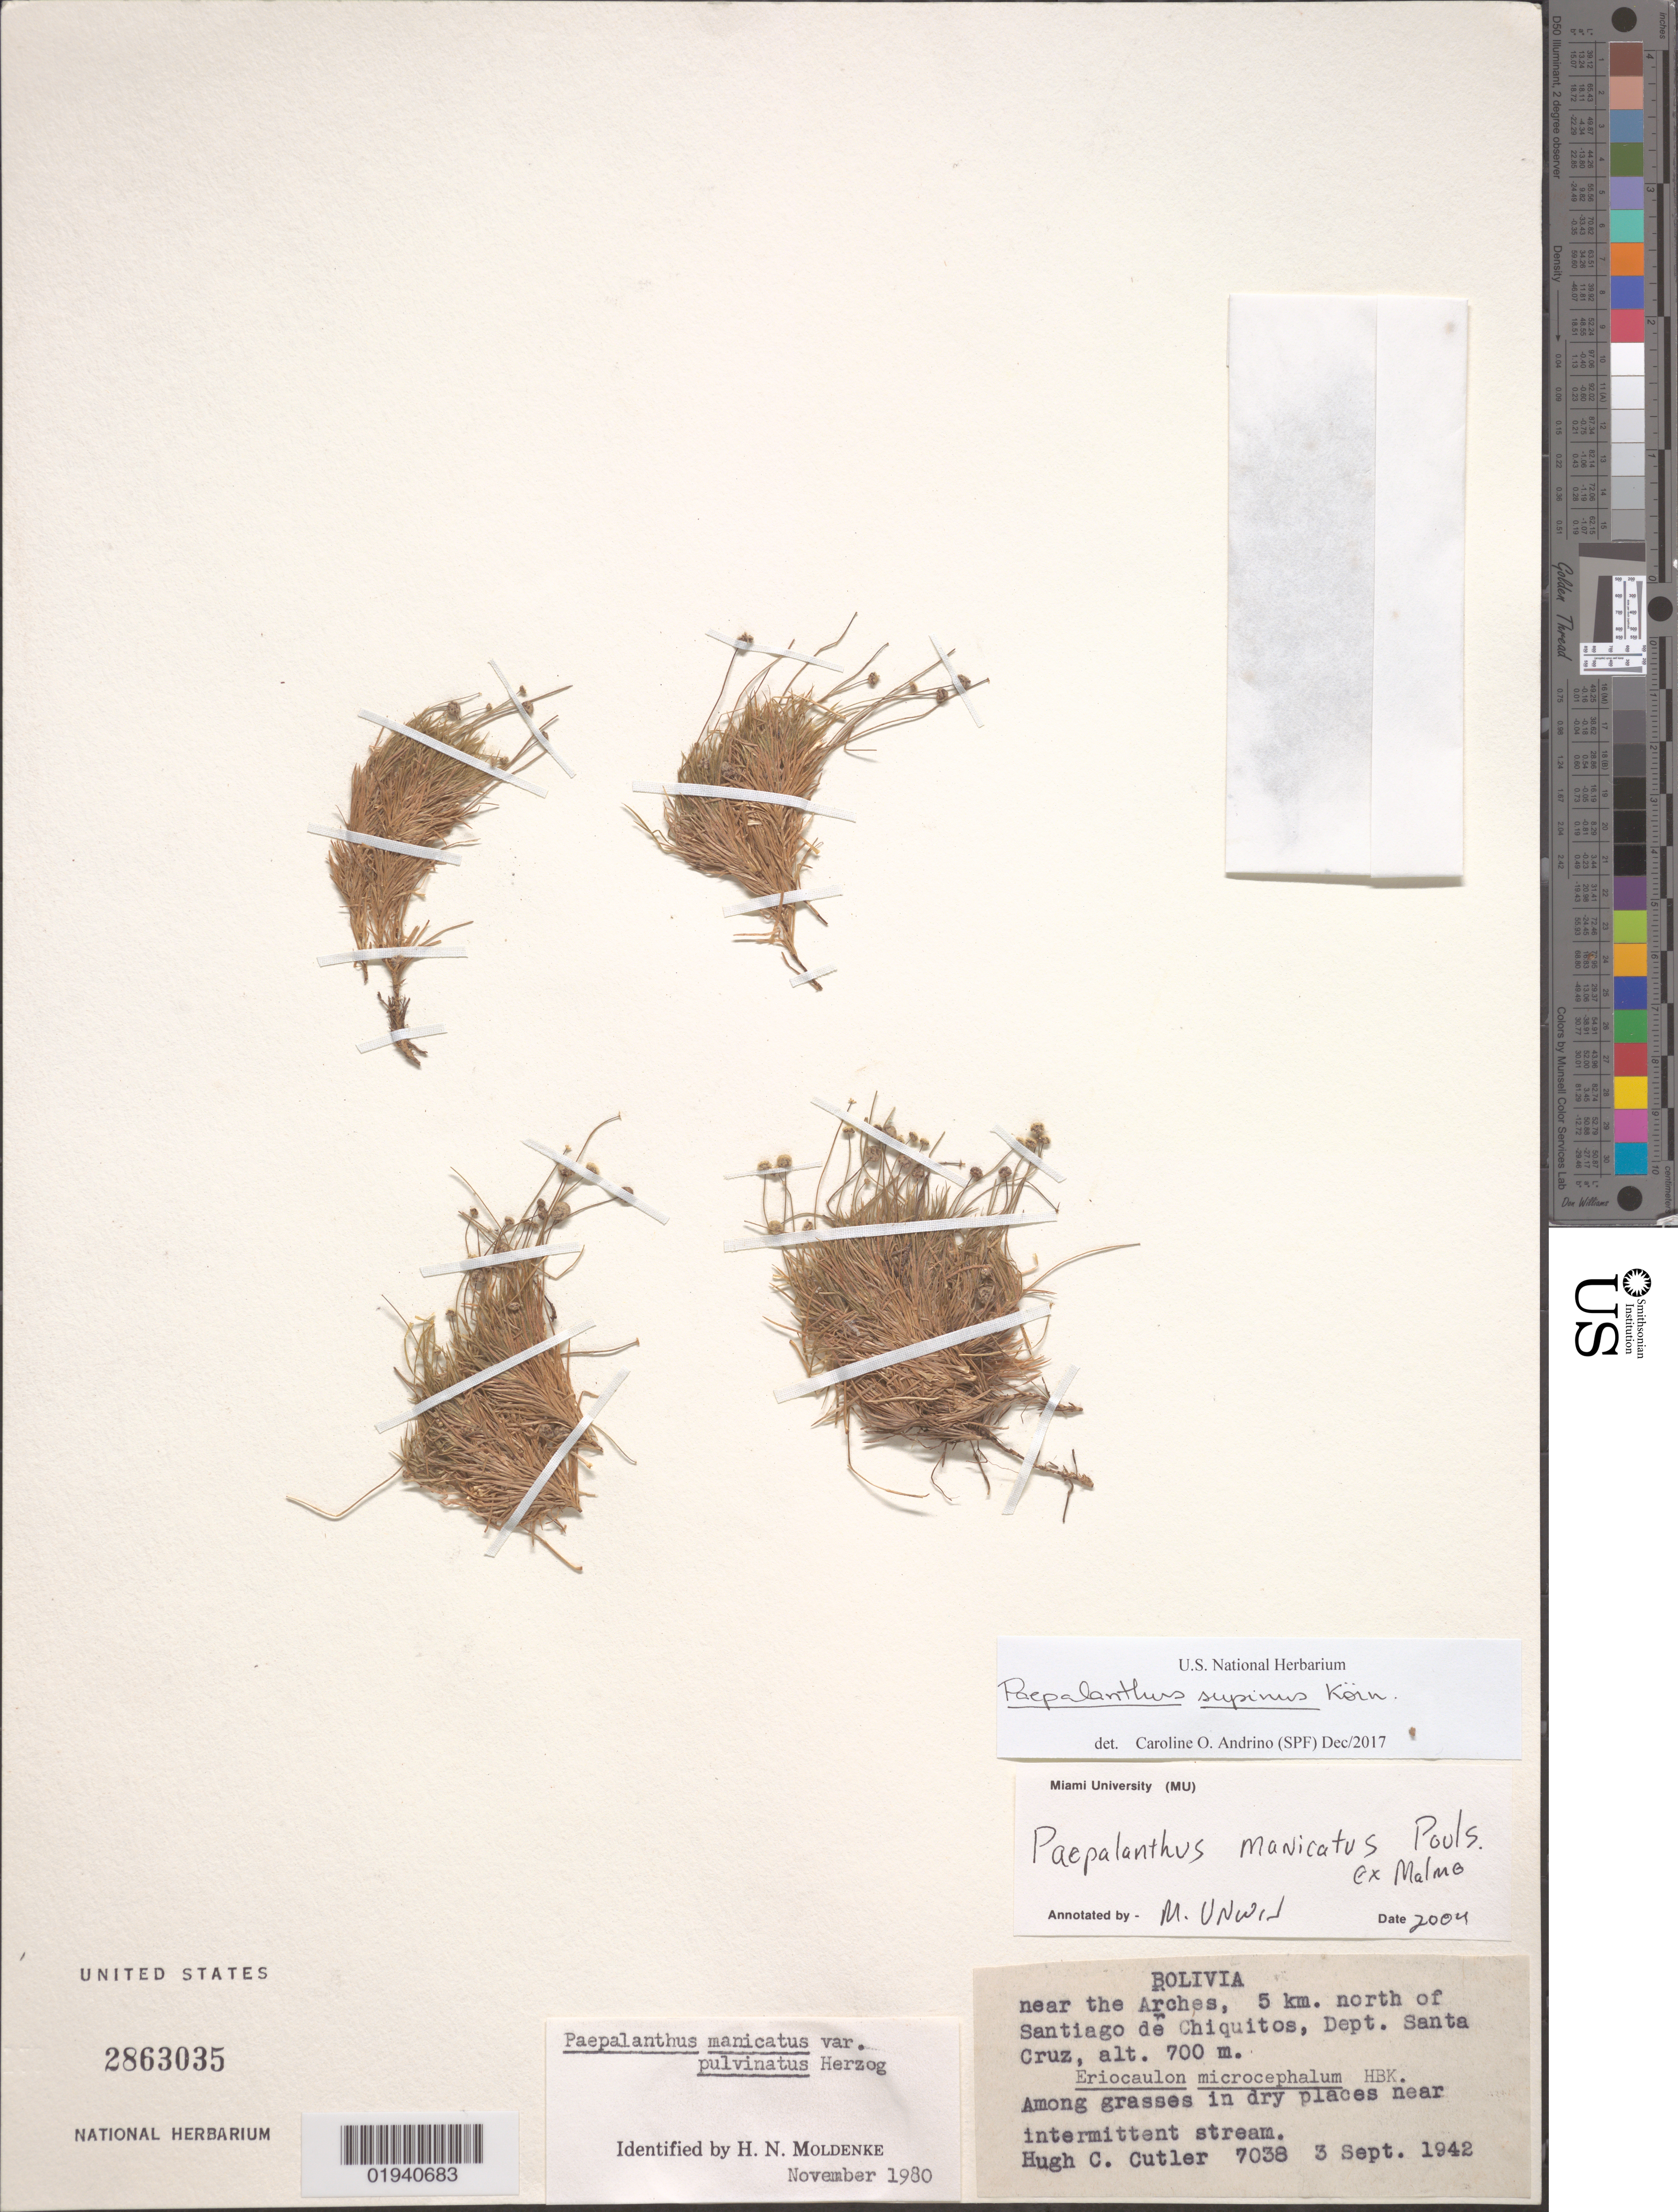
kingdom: Plantae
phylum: Tracheophyta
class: Liliopsida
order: Poales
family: Eriocaulaceae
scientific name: Giuliettia supina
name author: (Körn.) Andrino & Sano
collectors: H. C. Cutler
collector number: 7038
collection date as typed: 02 Sep 1942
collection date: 1942-09-02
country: Bolivia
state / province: Santa Cruz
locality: Near Arches, 5 km N of Santiago de Chiquitos.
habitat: Among grasses in dry places near intermittent stream.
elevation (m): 700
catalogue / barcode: US 2863035